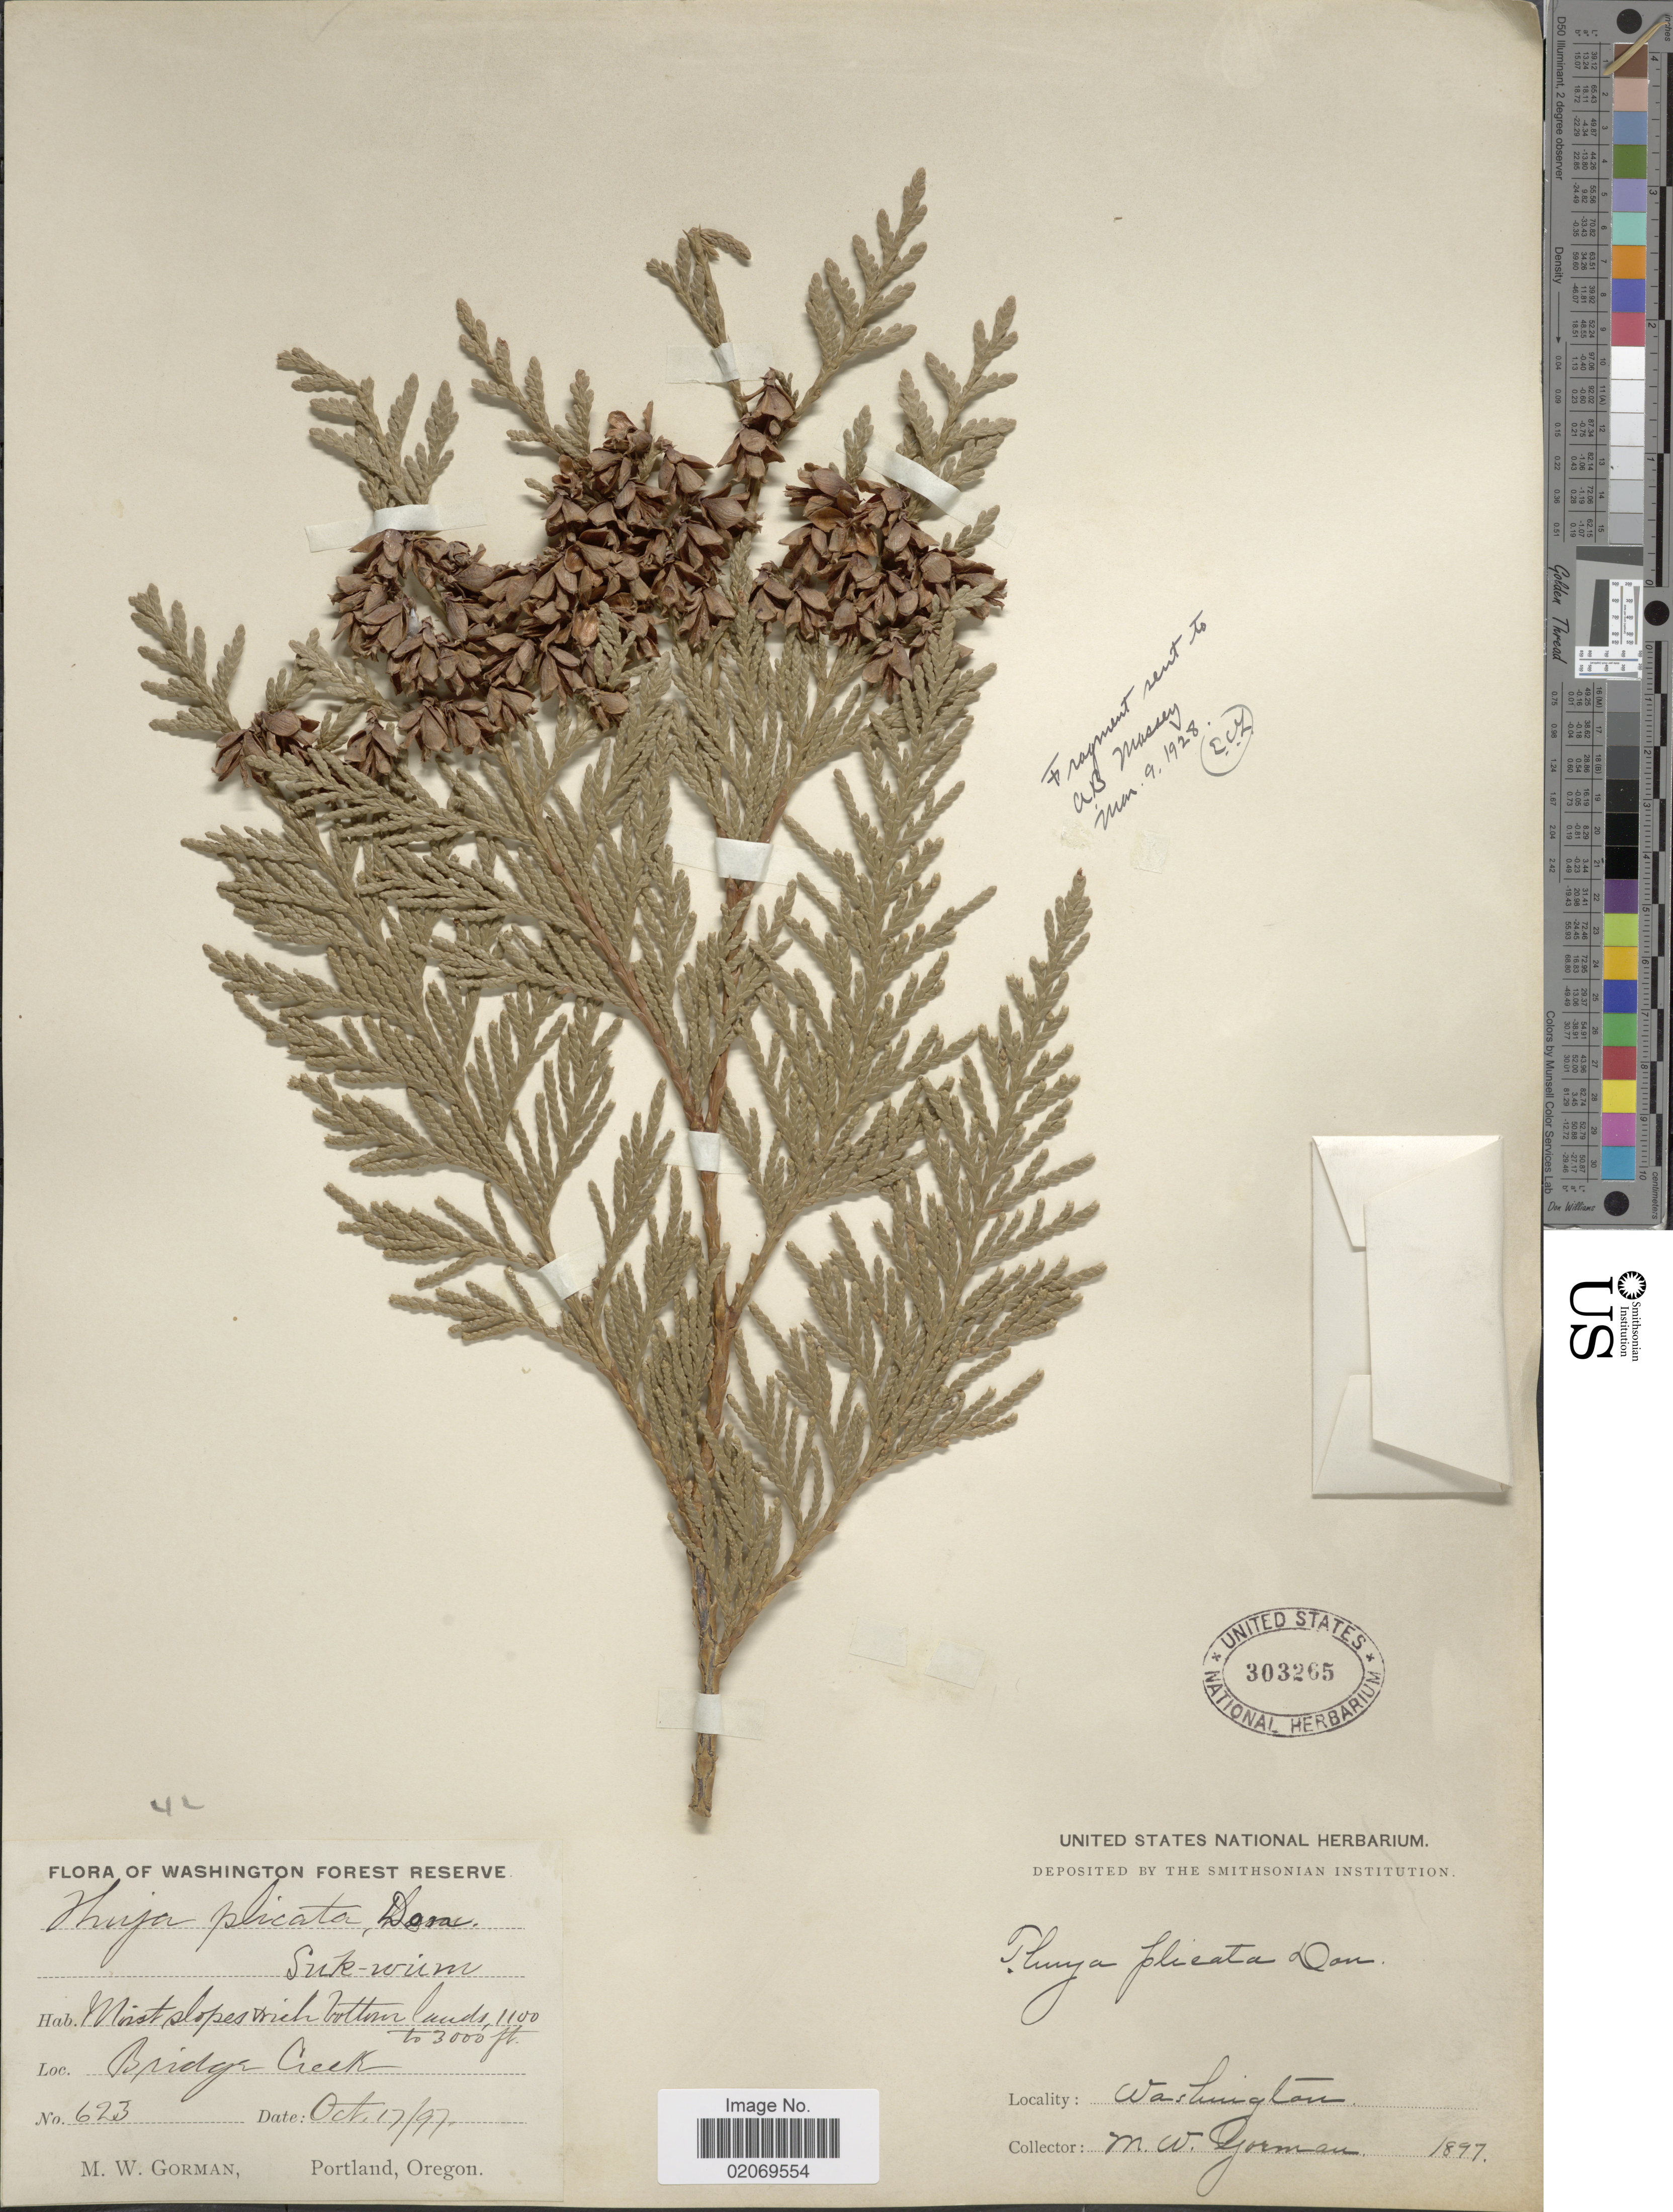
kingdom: Plantae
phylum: Tracheophyta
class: Pinopsida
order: Pinales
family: Cupressaceae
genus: Thuja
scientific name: Thuja plicata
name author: Donn & D. Don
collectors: M. W. Gorman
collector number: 623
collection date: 1897-10-17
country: United States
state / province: Washington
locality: Washington Forest Reserve, Bridge Creek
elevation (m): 335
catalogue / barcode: US 303265